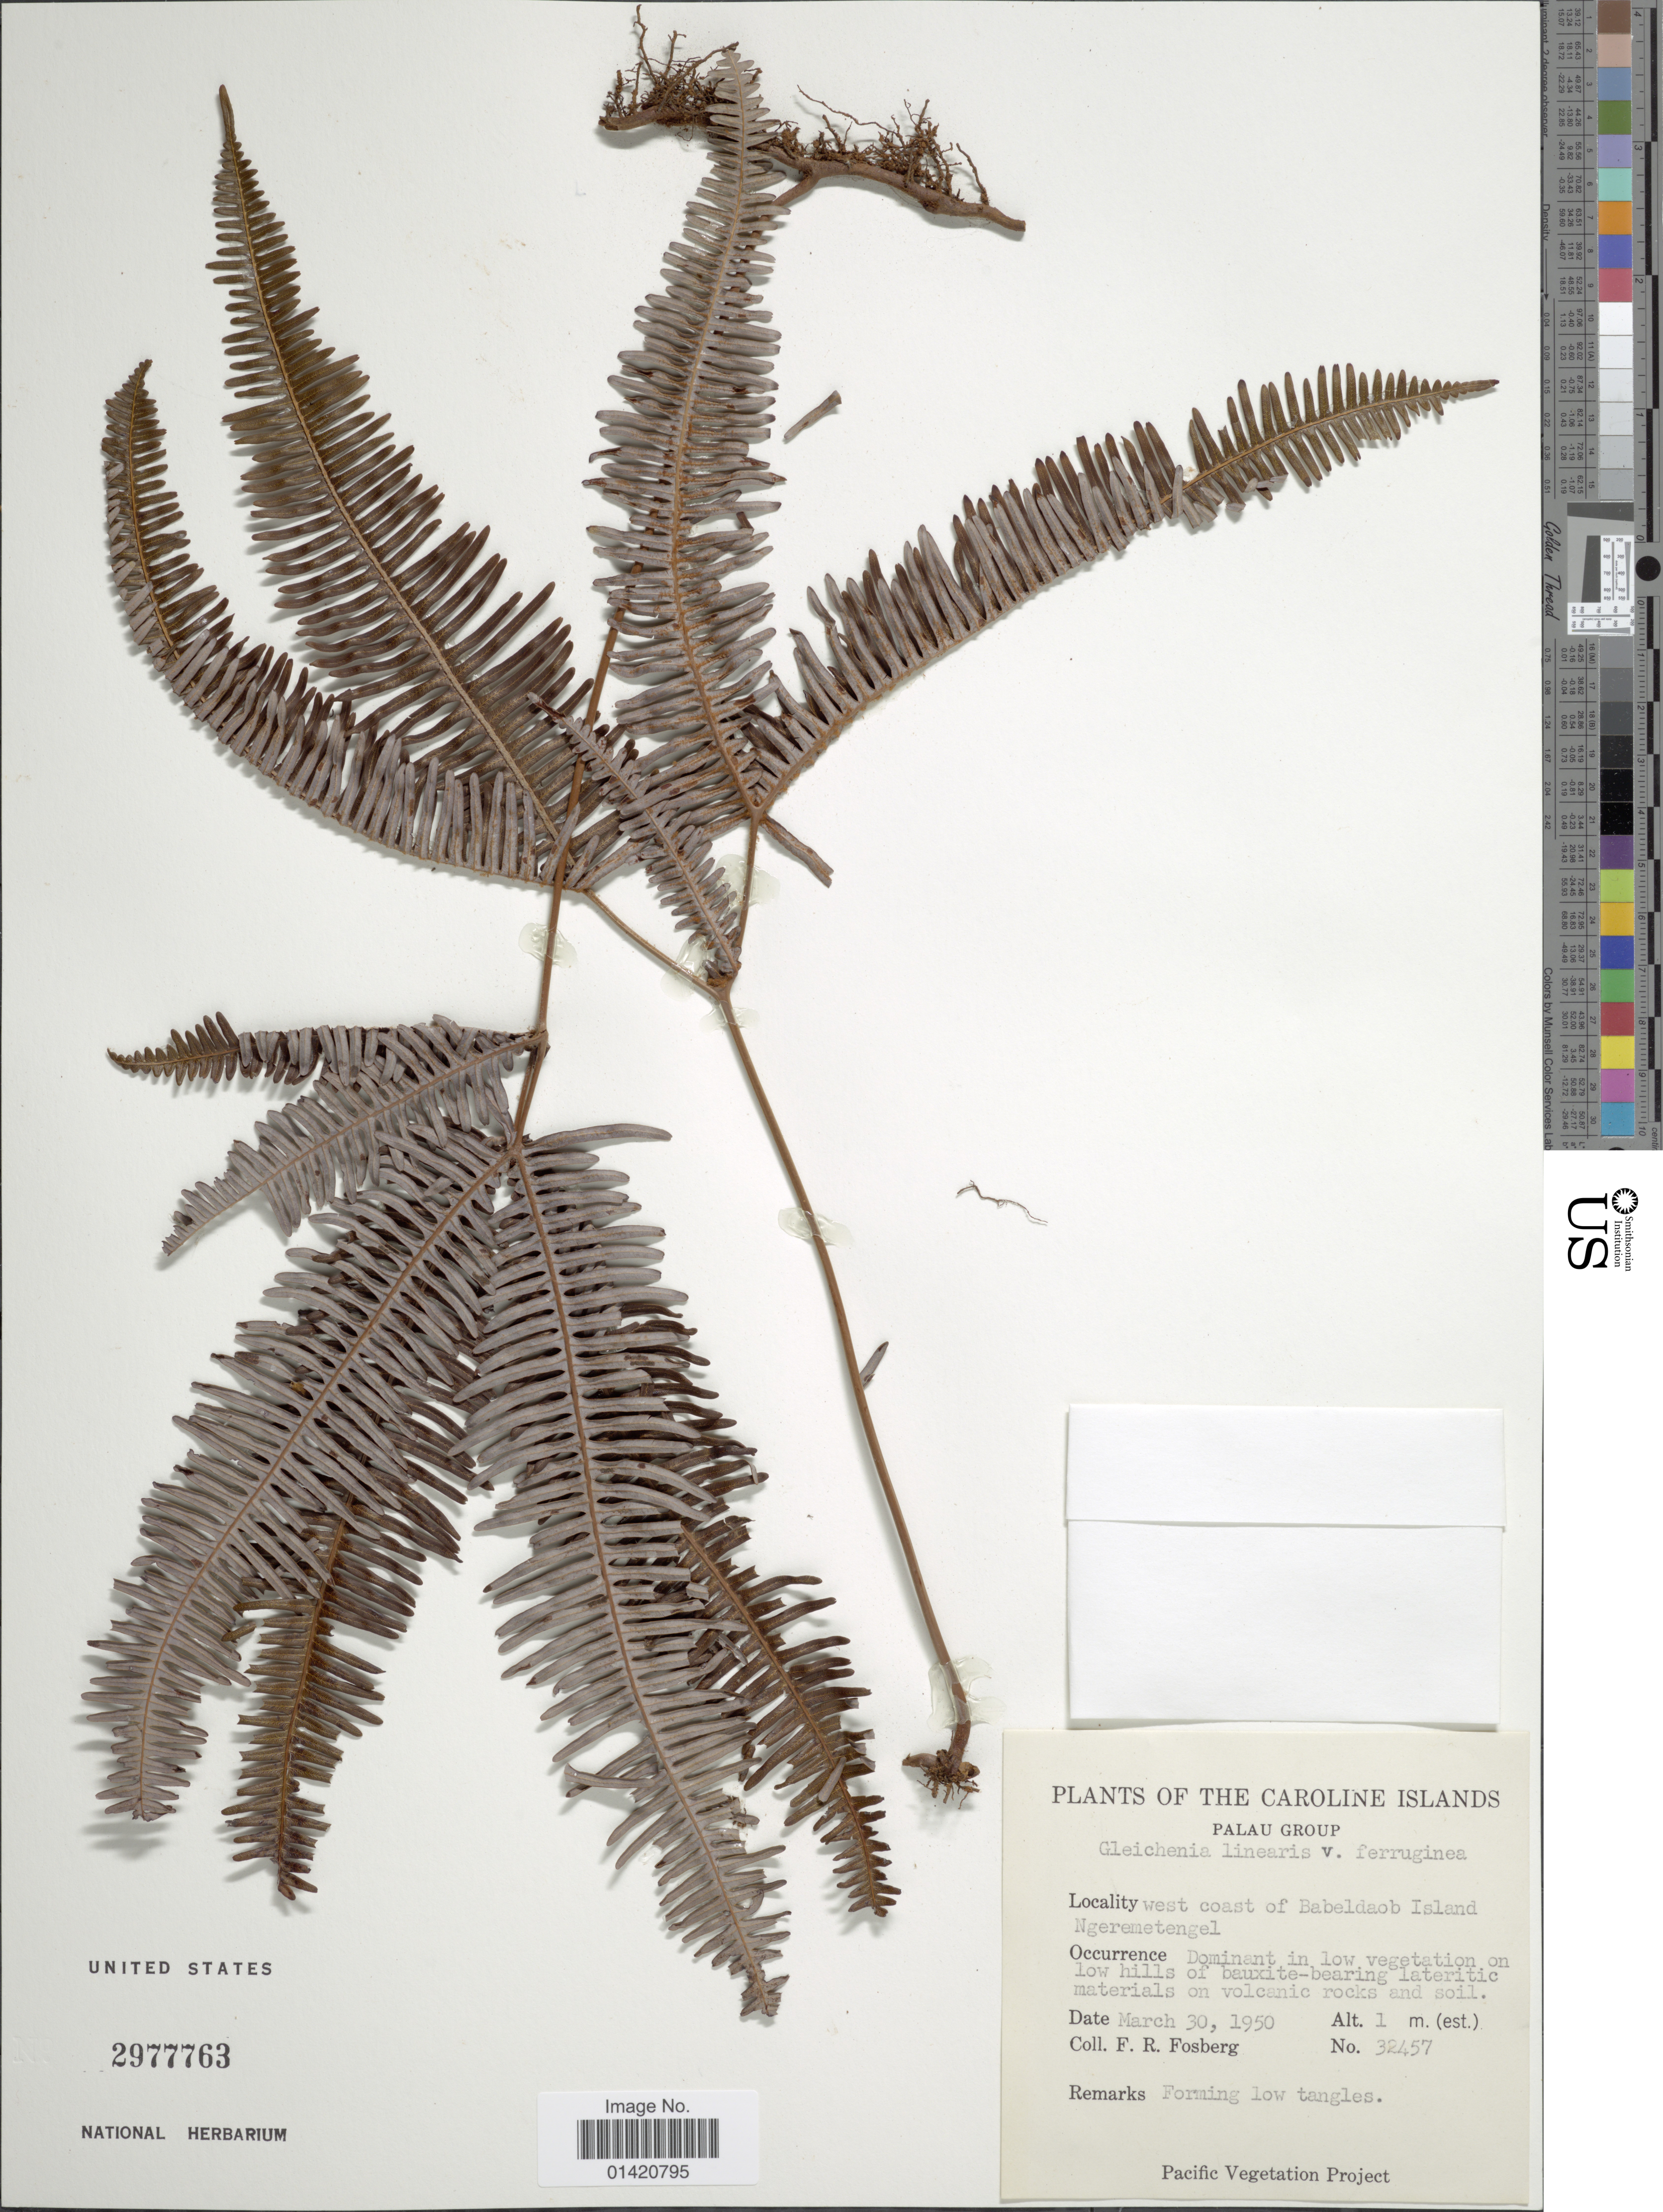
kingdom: Plantae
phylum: Tracheophyta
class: Polypodiopsida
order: Gleicheniales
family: Gleicheniaceae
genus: Dicranopteris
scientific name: Dicranopteris linearis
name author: (Burm. f.) Underw.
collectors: F. R. Fosberg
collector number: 32457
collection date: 1950-03-30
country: Palau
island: Babeldaob [Babelthuap]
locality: Palau Group, west coast of Babeldoab Island Ngeremetengel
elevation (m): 1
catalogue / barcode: US 2977763